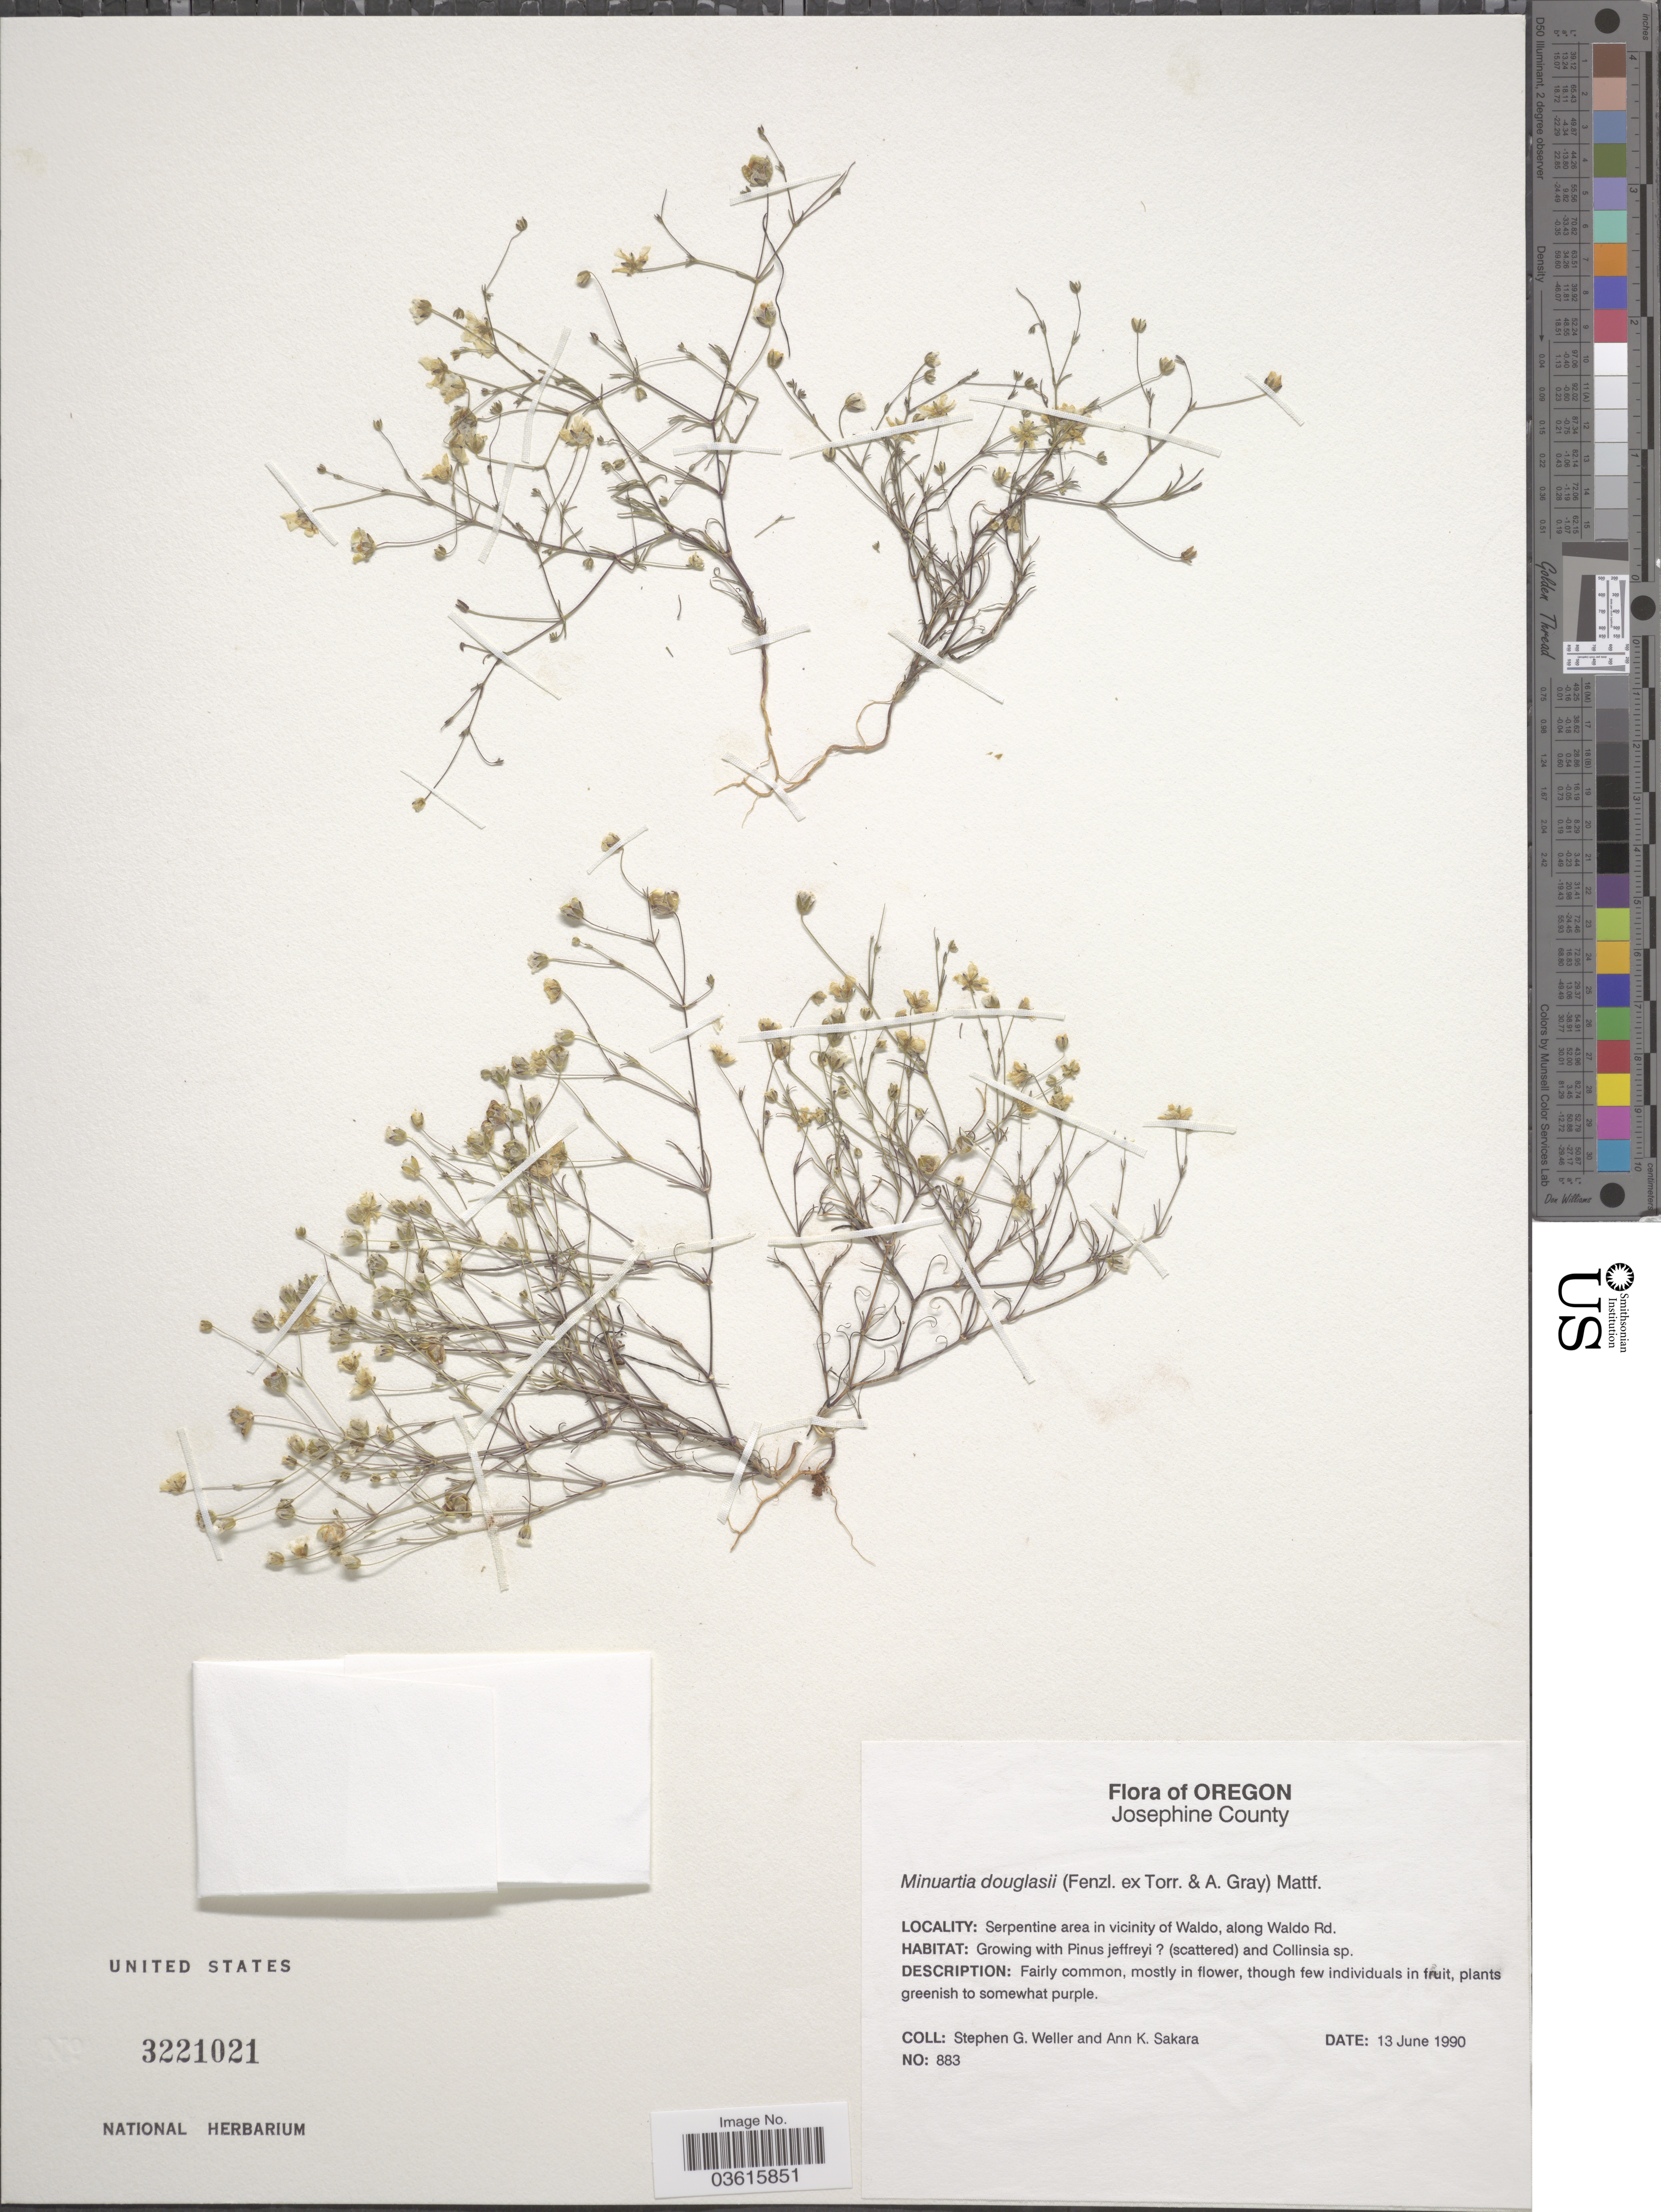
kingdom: Plantae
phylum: Tracheophyta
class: Magnoliopsida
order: Caryophyllales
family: Caryophyllaceae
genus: Minuartia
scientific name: Minuartia douglasii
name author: Mattf.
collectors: S. G. Weller & A. Sakara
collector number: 883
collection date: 1990-06-13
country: United States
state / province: Oregon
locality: Josephine County. Serpentine area in vicinity of Waldo, along Waldo Rd.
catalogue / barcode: US 3221021